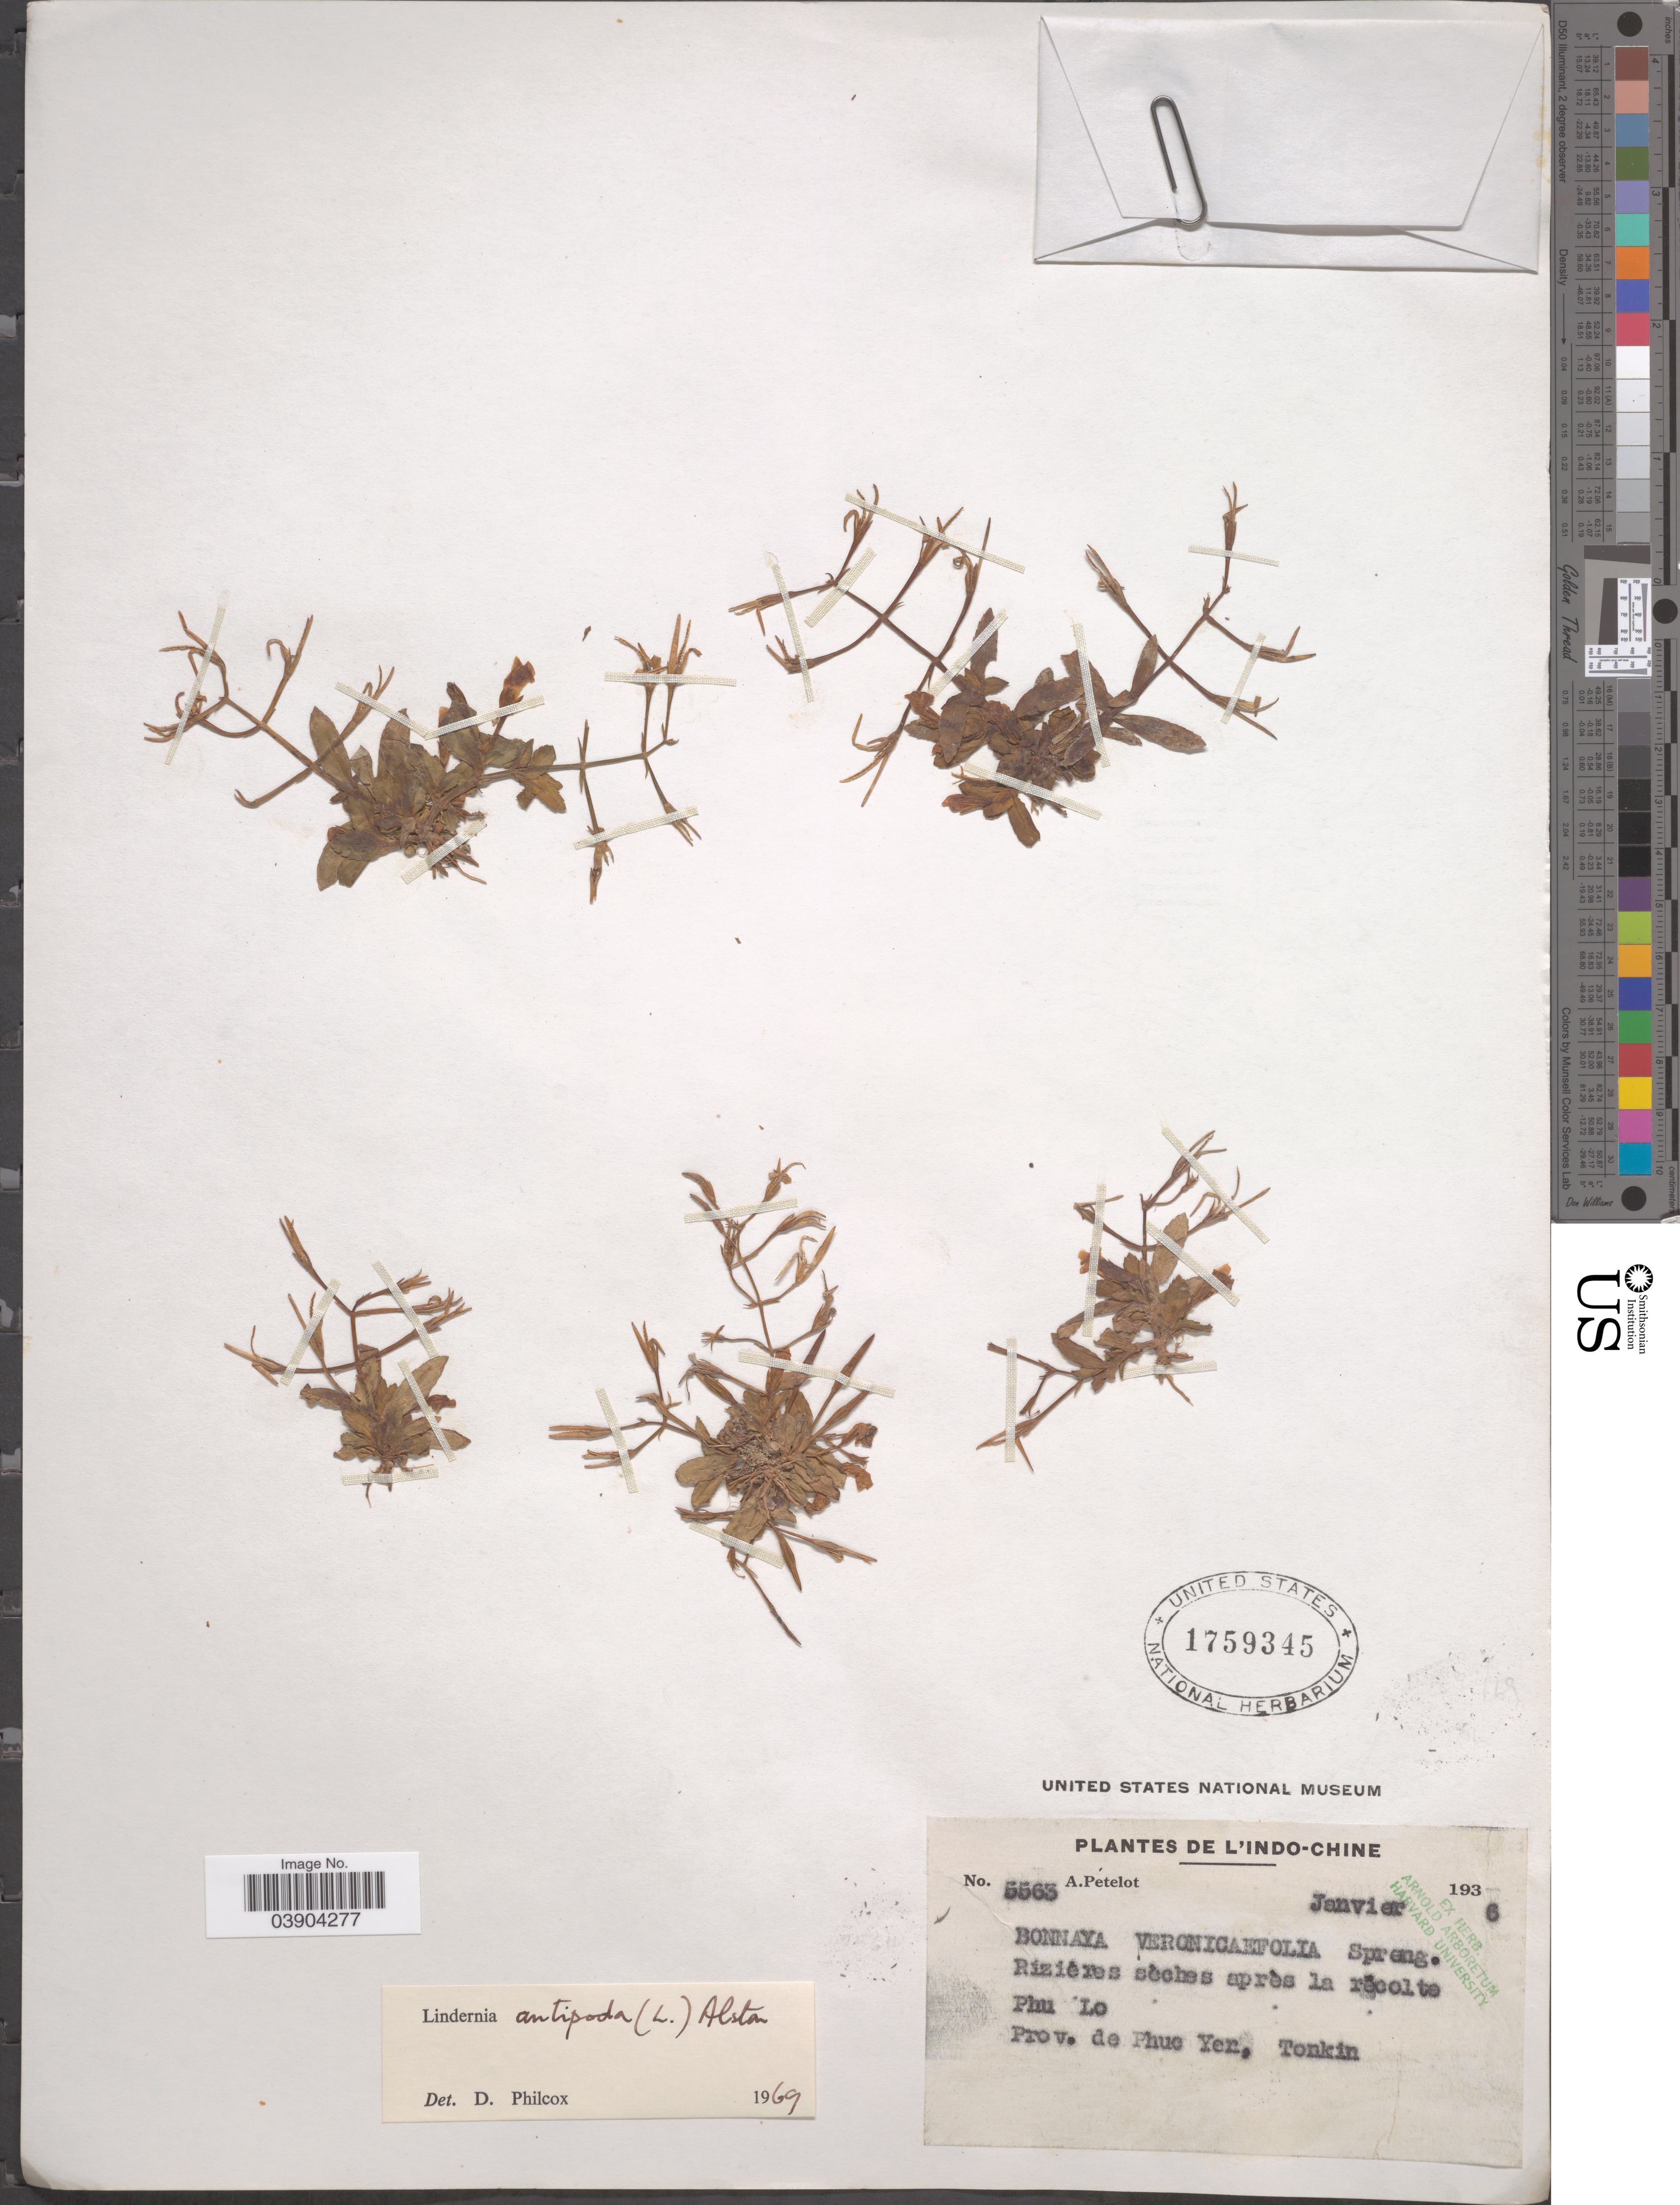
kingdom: Plantae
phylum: Tracheophyta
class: Magnoliopsida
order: Lamiales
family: Linderniaceae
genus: Lindernia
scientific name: Lindernia antipoda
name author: (L.) Alston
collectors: A. Petelot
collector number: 5563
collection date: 1936-01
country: Vietnam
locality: L'Indo-chine. Phu Lo. Prov. de Phuc Yer, Tonkin.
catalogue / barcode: US 1759345